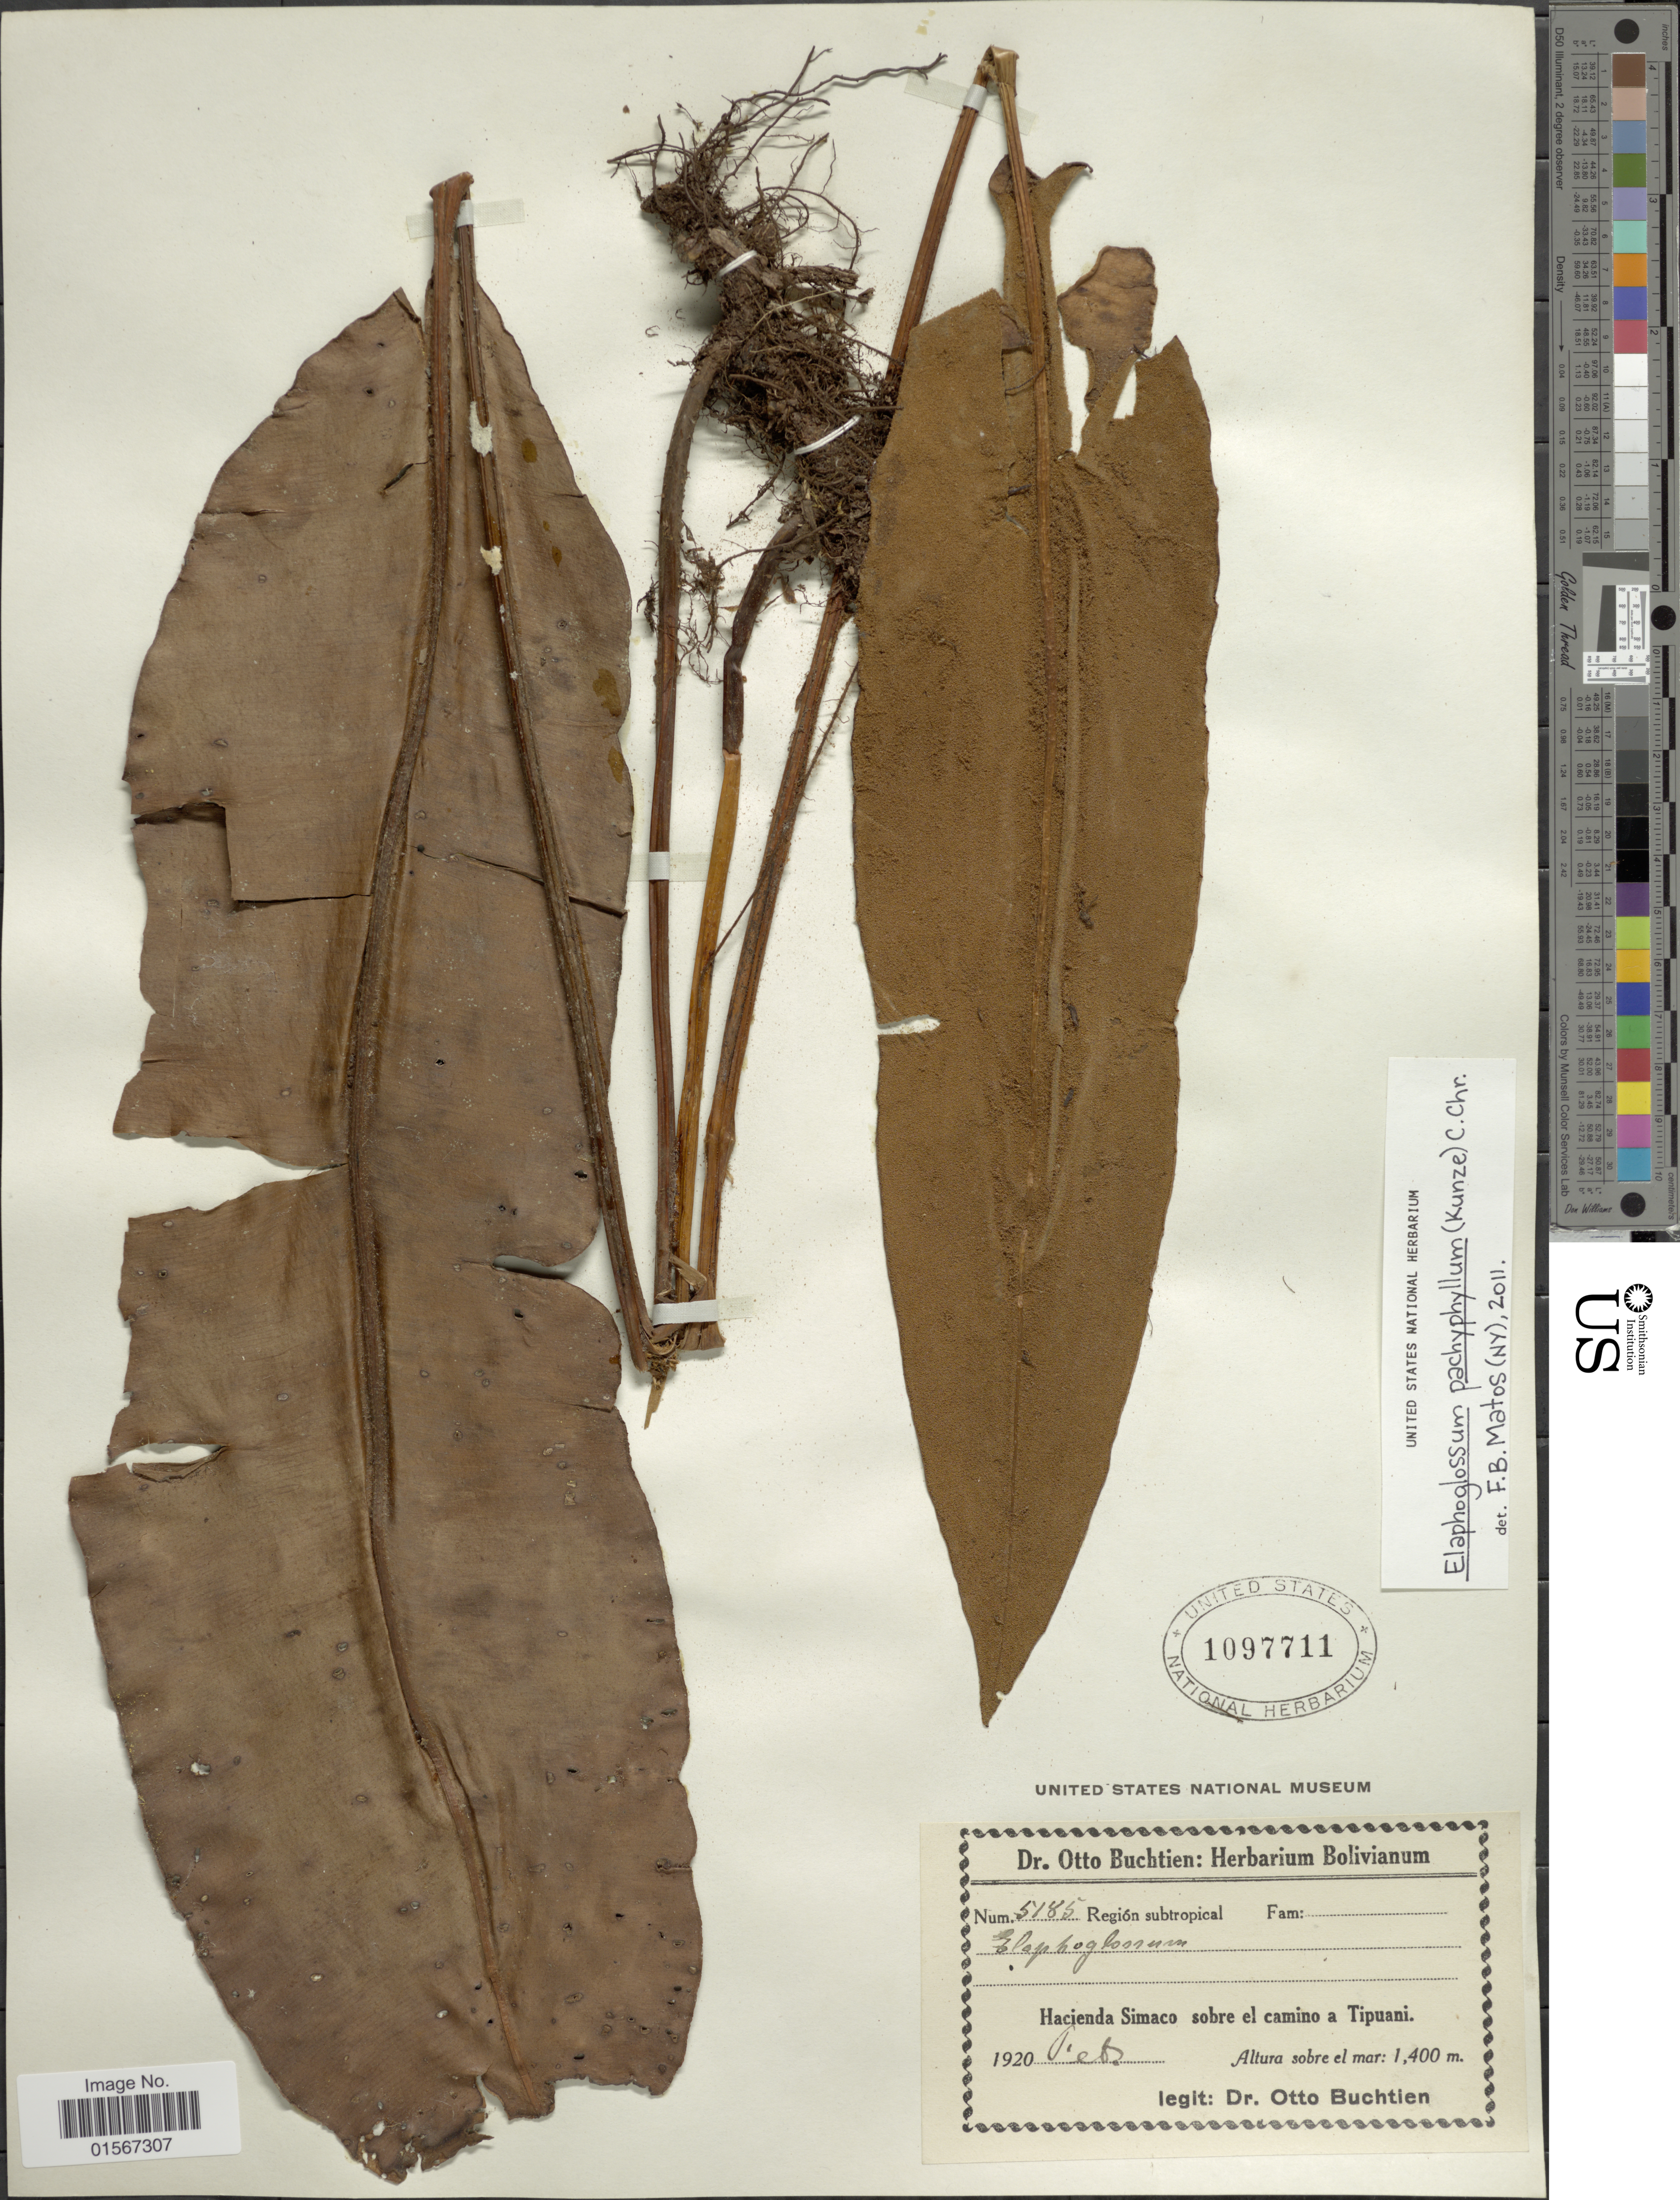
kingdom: Plantae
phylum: Tracheophyta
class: Polypodiopsida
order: Polypodiales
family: Dryopteridaceae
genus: Elaphoglossum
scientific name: Elaphoglossum pachyphyllum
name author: (Kunze) C. Chr.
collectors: O. Buchtien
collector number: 5185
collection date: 1920-02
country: Bolivia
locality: Bolivia, Hacienda Simaco, sobre el camino a Tipuani.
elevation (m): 1400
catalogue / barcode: US 1097711